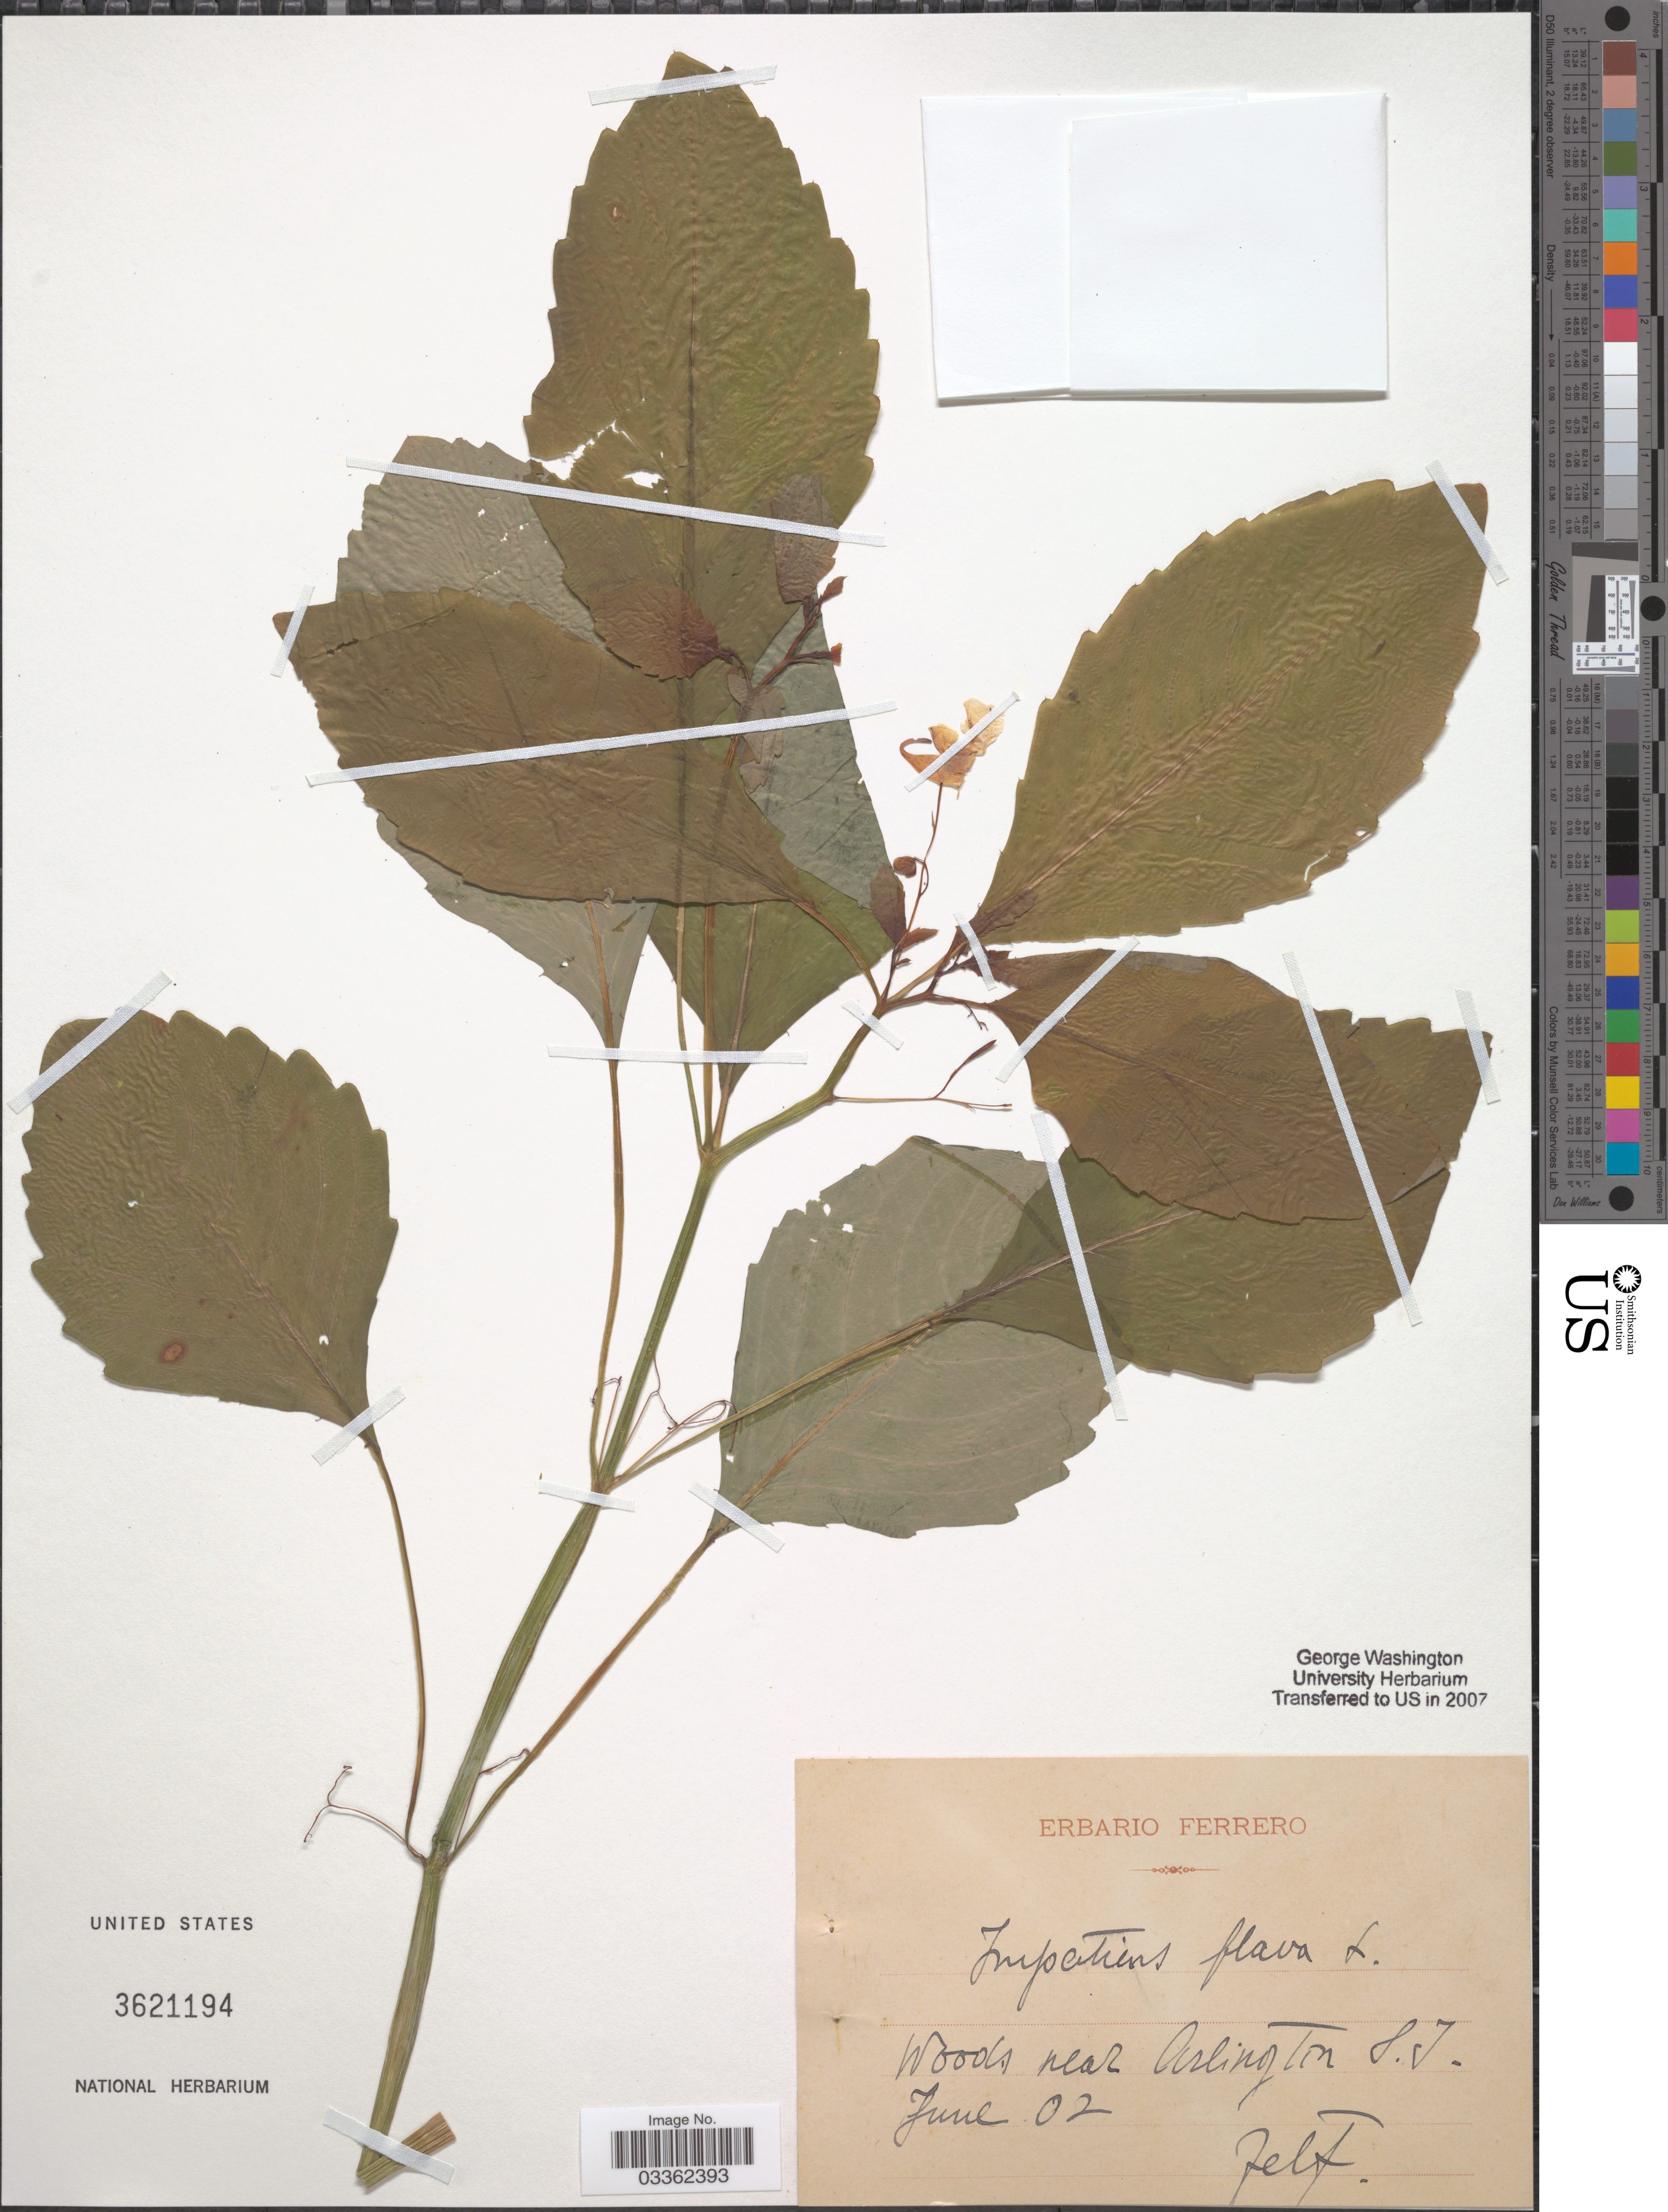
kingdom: Plantae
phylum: Tracheophyta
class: Magnoliopsida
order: Ericales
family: Balsaminaceae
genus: Impatiens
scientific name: Impatiens fulva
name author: Nutt.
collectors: F. Ferrero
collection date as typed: Transcribed d/m/y: /6/2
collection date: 1902-06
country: United States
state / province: New Jersey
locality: Woods near Arlington S.T.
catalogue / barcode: US 3621194